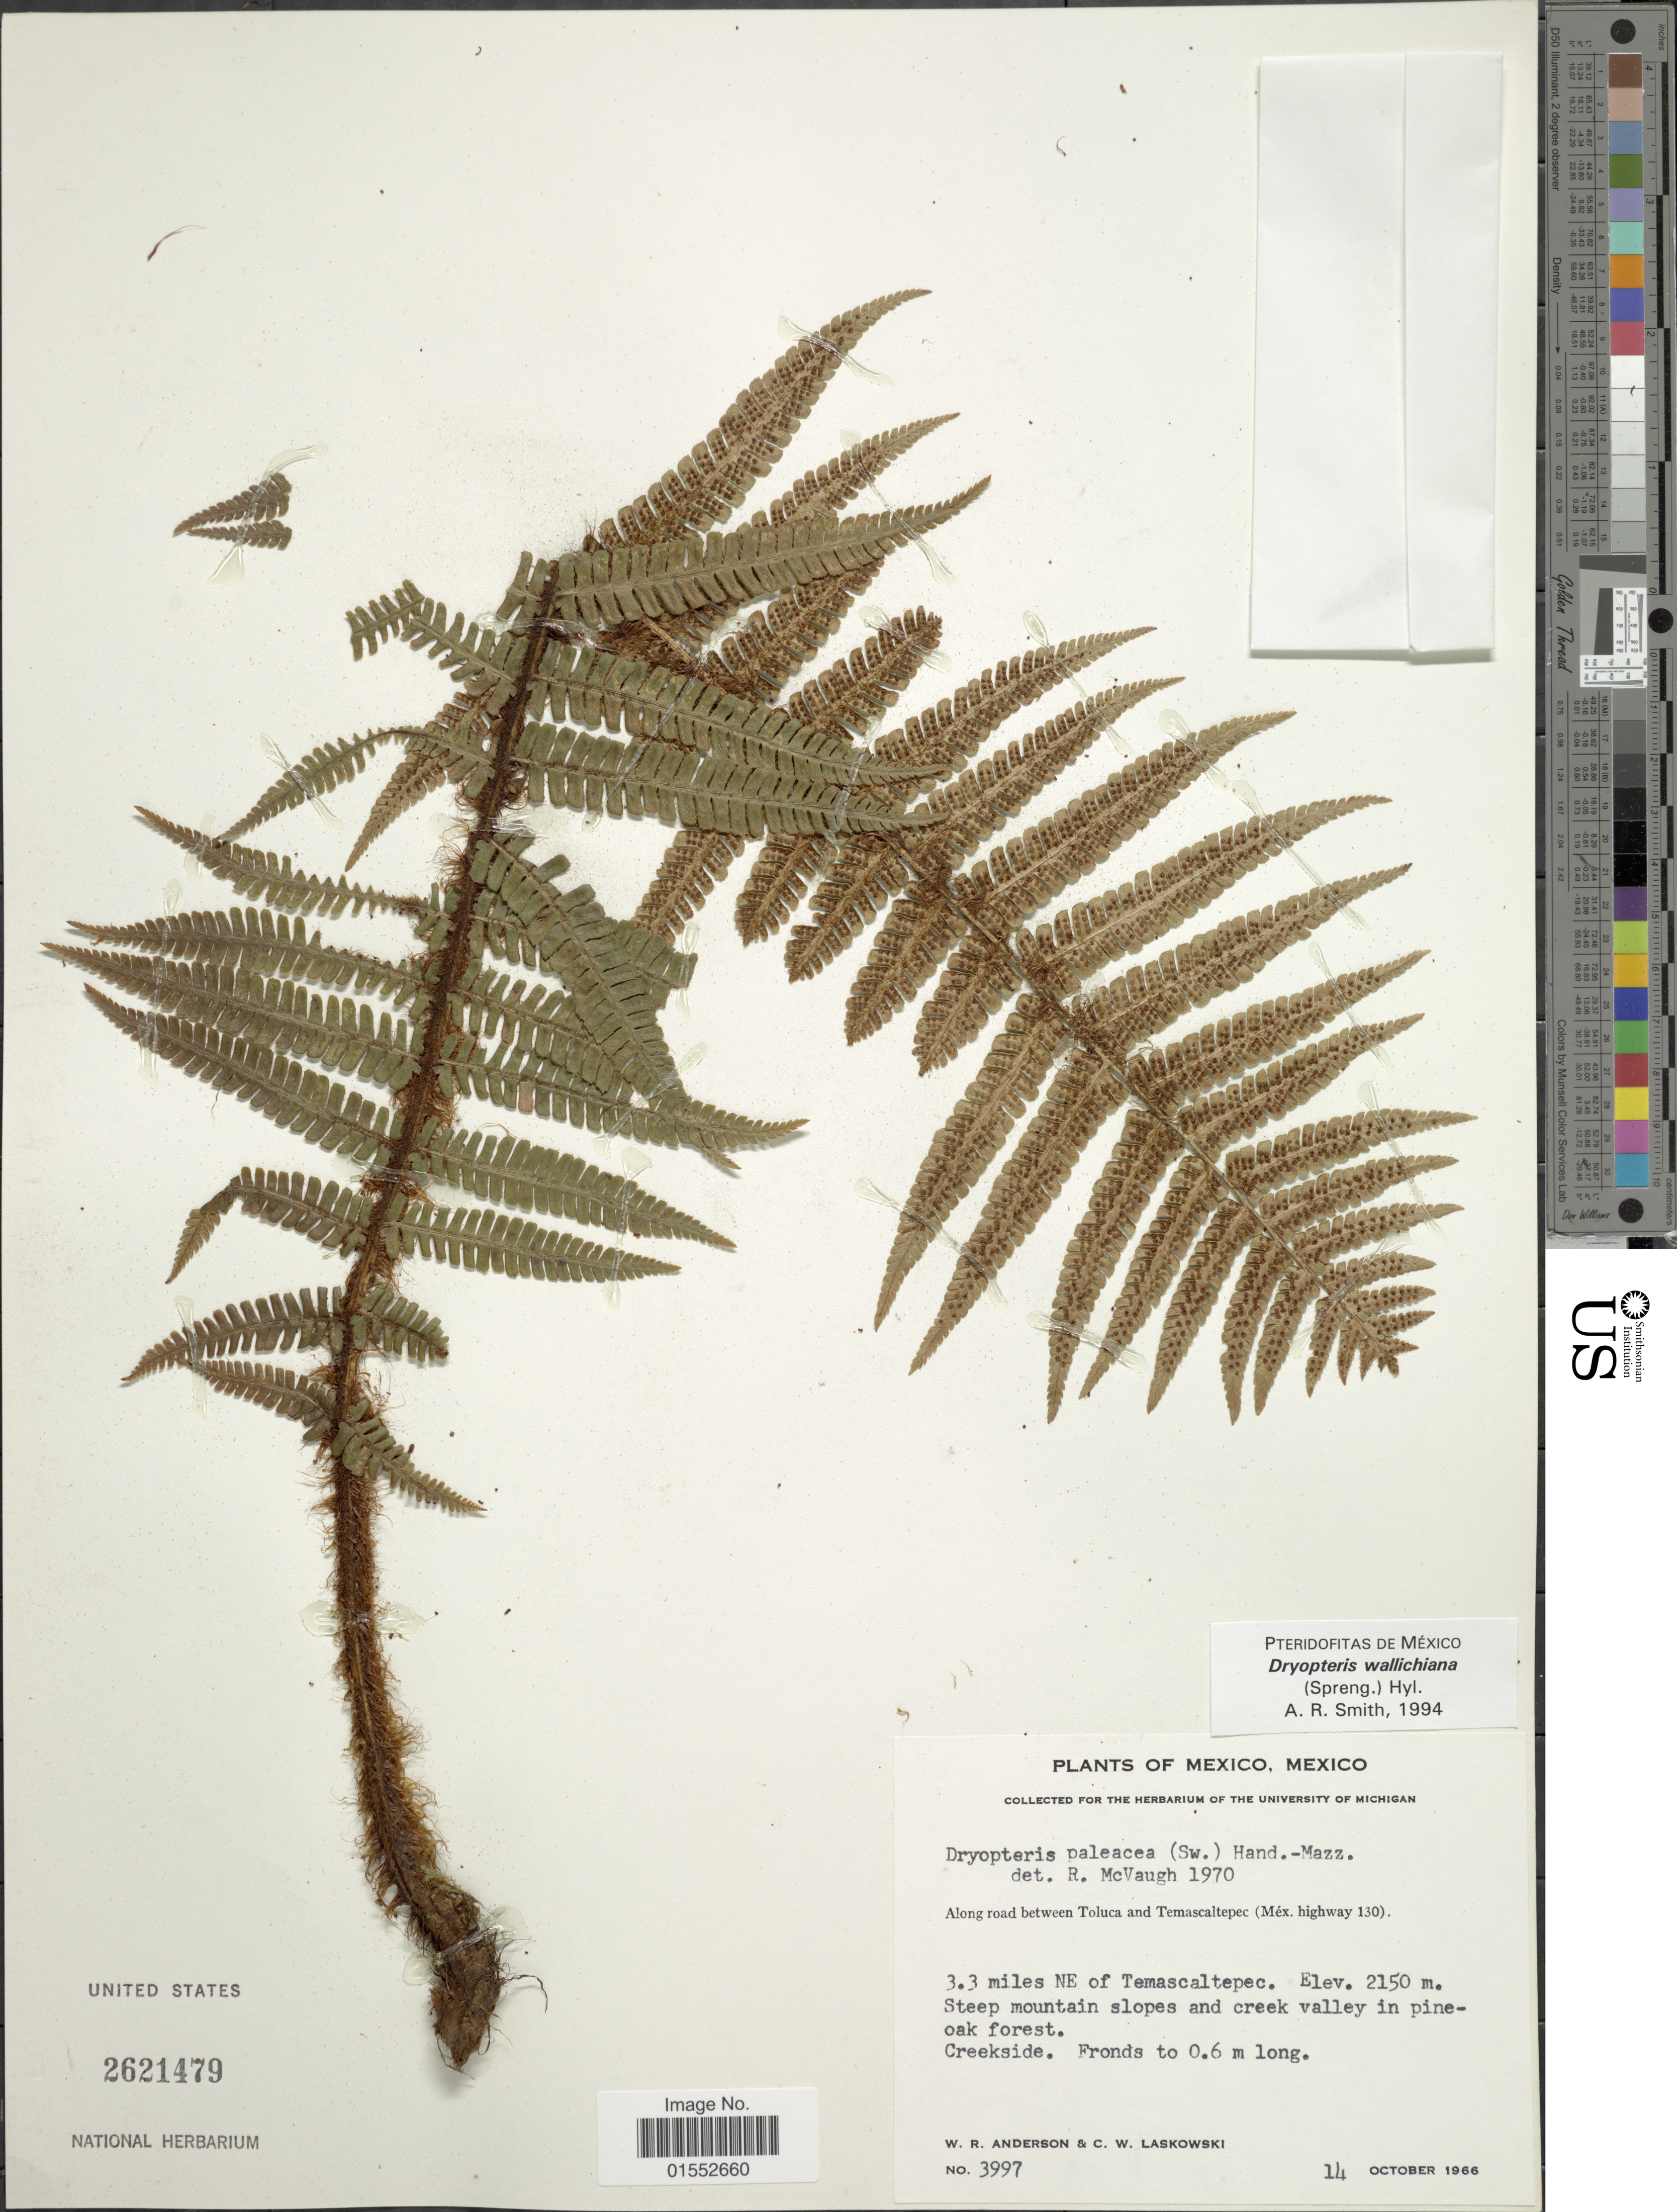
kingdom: Plantae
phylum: Tracheophyta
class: Polypodiopsida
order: Polypodiales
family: Dryopteridaceae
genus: Dryopteris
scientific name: Dryopteris wallichiana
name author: (Spreng.) Hyl.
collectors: W. Anderson & C. Laskowski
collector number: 3997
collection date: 1966-10-14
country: Mexico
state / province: México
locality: Along road between Toluca and Temascaltepec (Méx. highway), 3.3 miles NE of Temascaltepec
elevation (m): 2150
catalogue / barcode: US 2621479